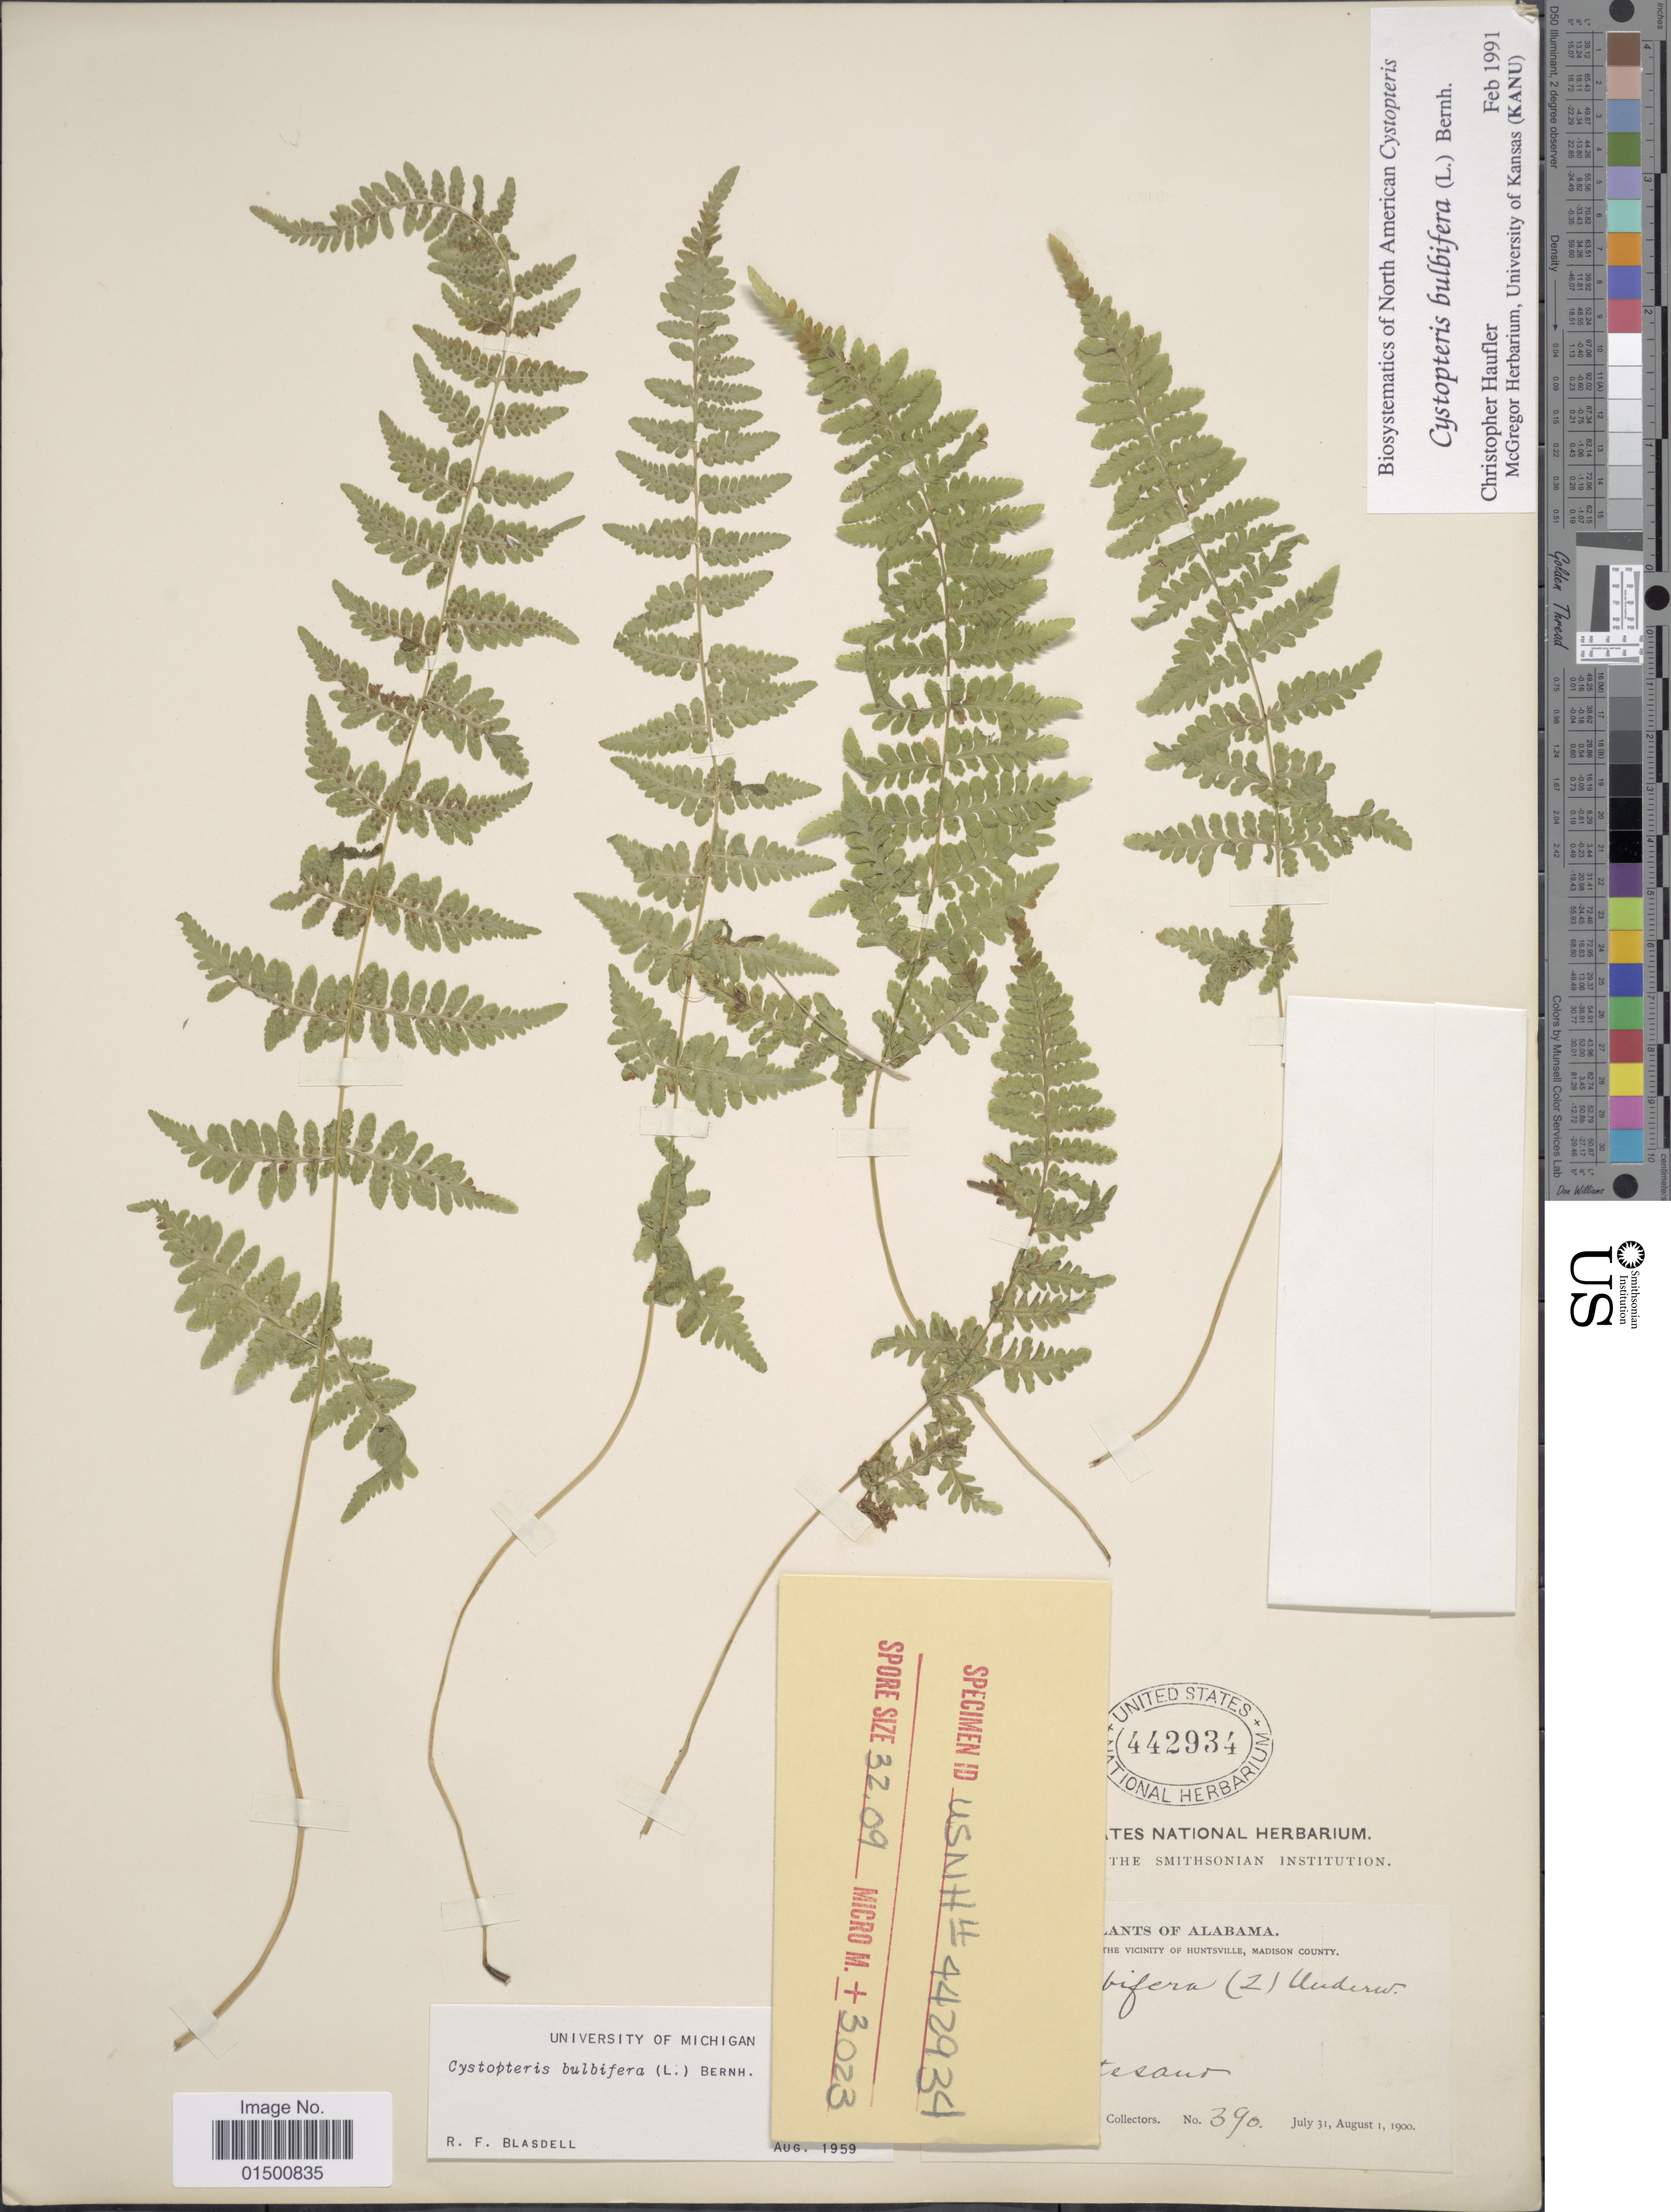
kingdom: Plantae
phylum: Tracheophyta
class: Polypodiopsida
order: Polypodiales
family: Cystopteridaceae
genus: Cystopteris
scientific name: Cystopteris bulbifera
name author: (L.) Bernh.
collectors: C. L. Pollard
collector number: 390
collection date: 1900-07-31/1900-08-01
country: United States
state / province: Alabama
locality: Vicinity of Huntsville, Madison County [label covered]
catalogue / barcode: US 442934